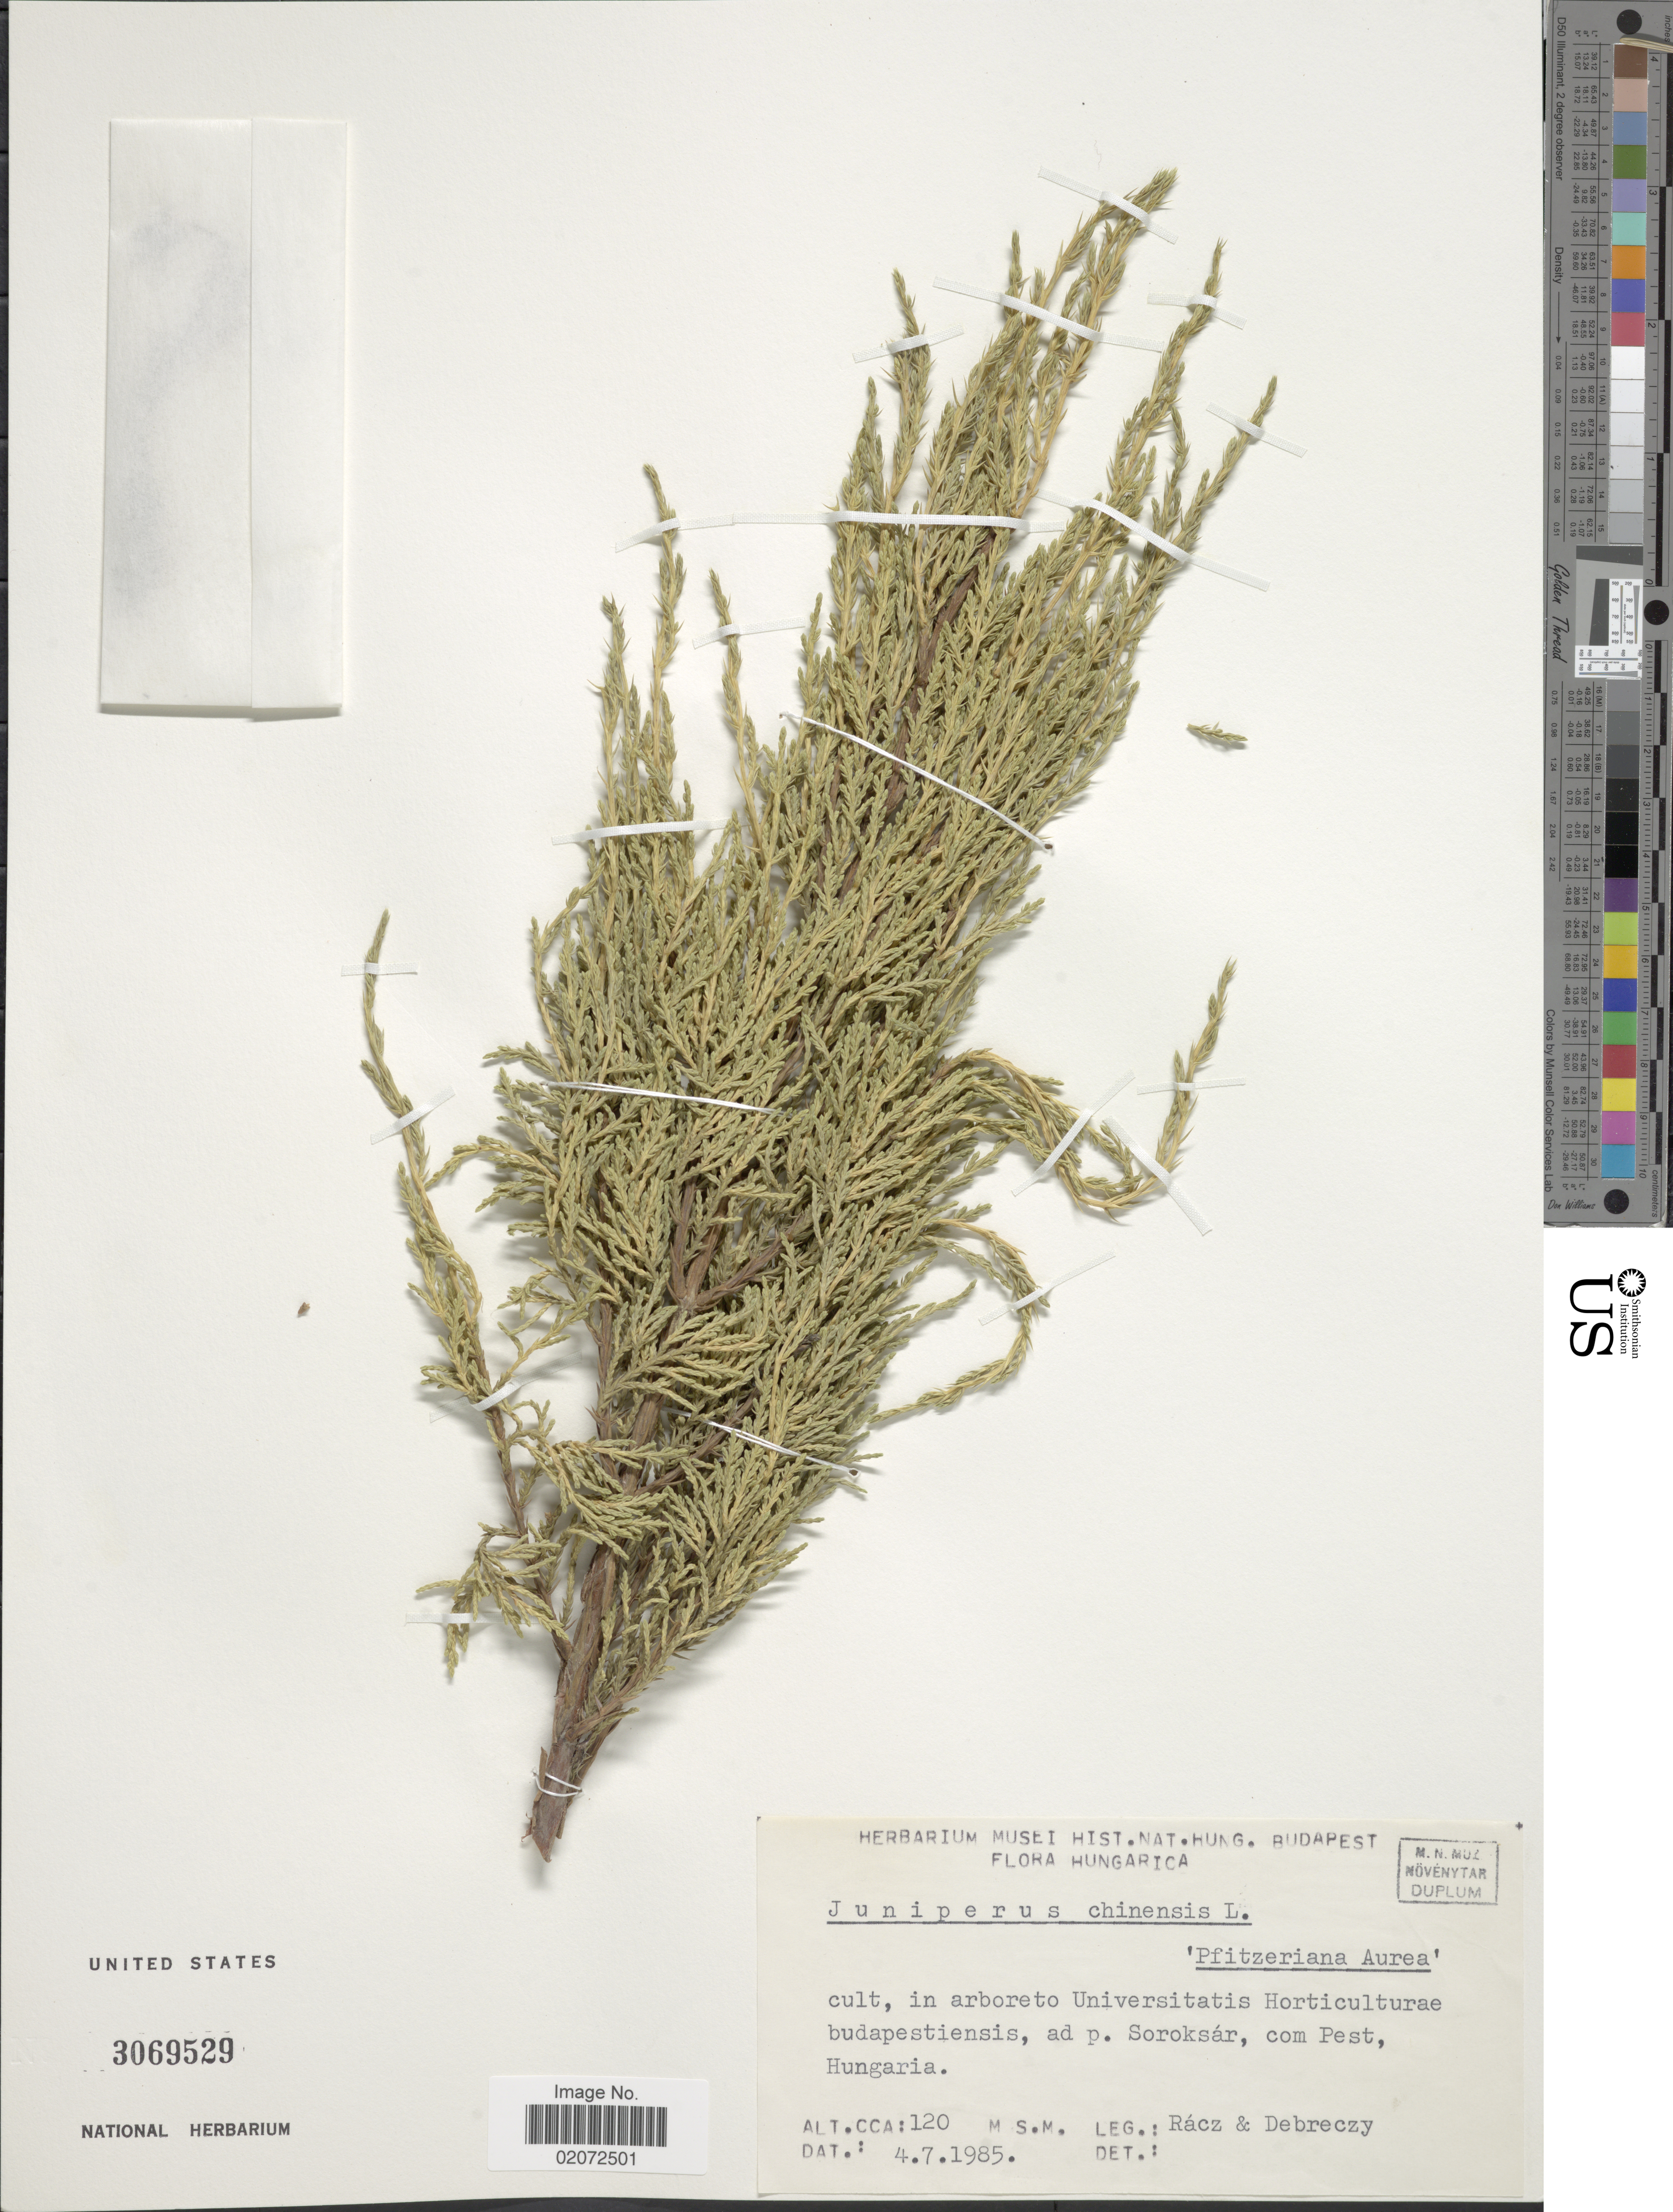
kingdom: Plantae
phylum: Tracheophyta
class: Pinopsida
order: Pinales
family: Cupressaceae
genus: Juniperus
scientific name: Juniperus chinensis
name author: L.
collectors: Rácz & Z. Debreczy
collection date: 1985-07-04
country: Hungary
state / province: Pest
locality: Hungarica. In arboreto Universitatis Horticulturae budapestiensis, ad p. Soroksar, com Pest, Hungaria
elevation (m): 120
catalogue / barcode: US 3069529